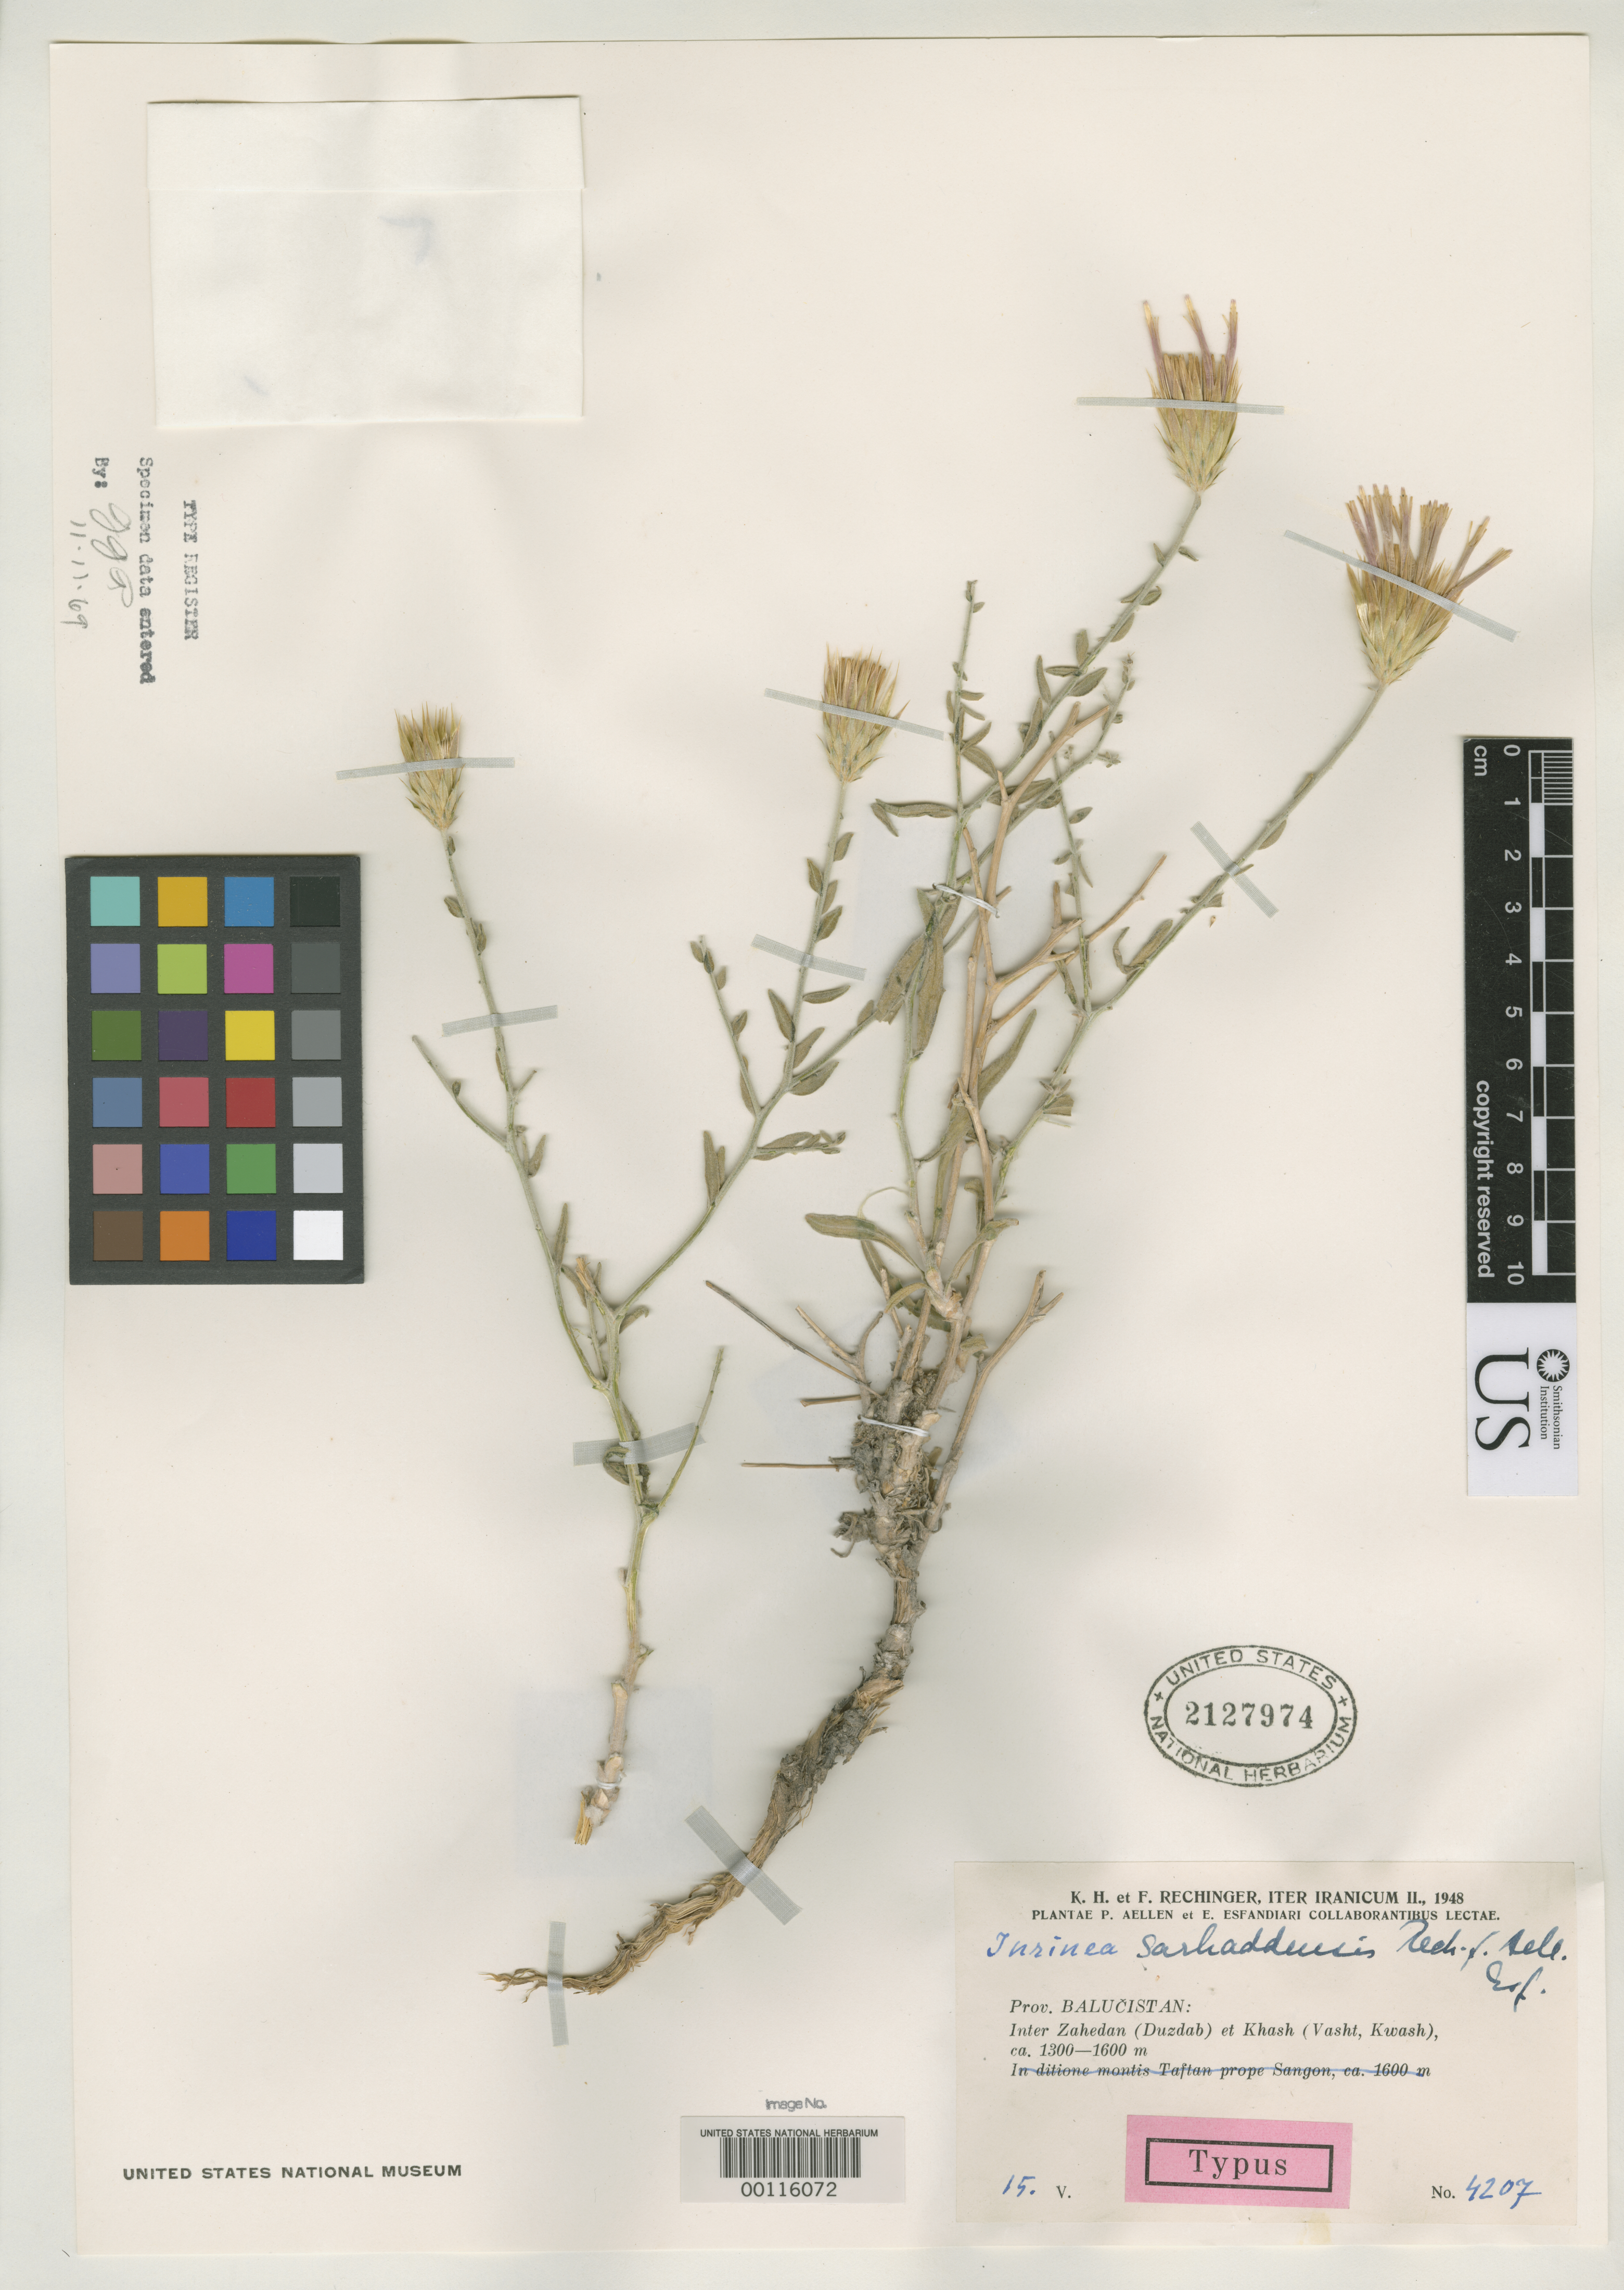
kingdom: Plantae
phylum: Tracheophyta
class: Magnoliopsida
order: Asterales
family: Asteraceae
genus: Jurinea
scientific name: Jurinea sarhaddensis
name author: Rech. f.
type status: Type Collection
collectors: K. H. Rechinger & F. Rechinger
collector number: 4207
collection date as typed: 15 May 1948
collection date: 1948-05-15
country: Iran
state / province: Sistan and Baluchistan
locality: Between Jahedan and Khash.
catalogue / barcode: US 2127974